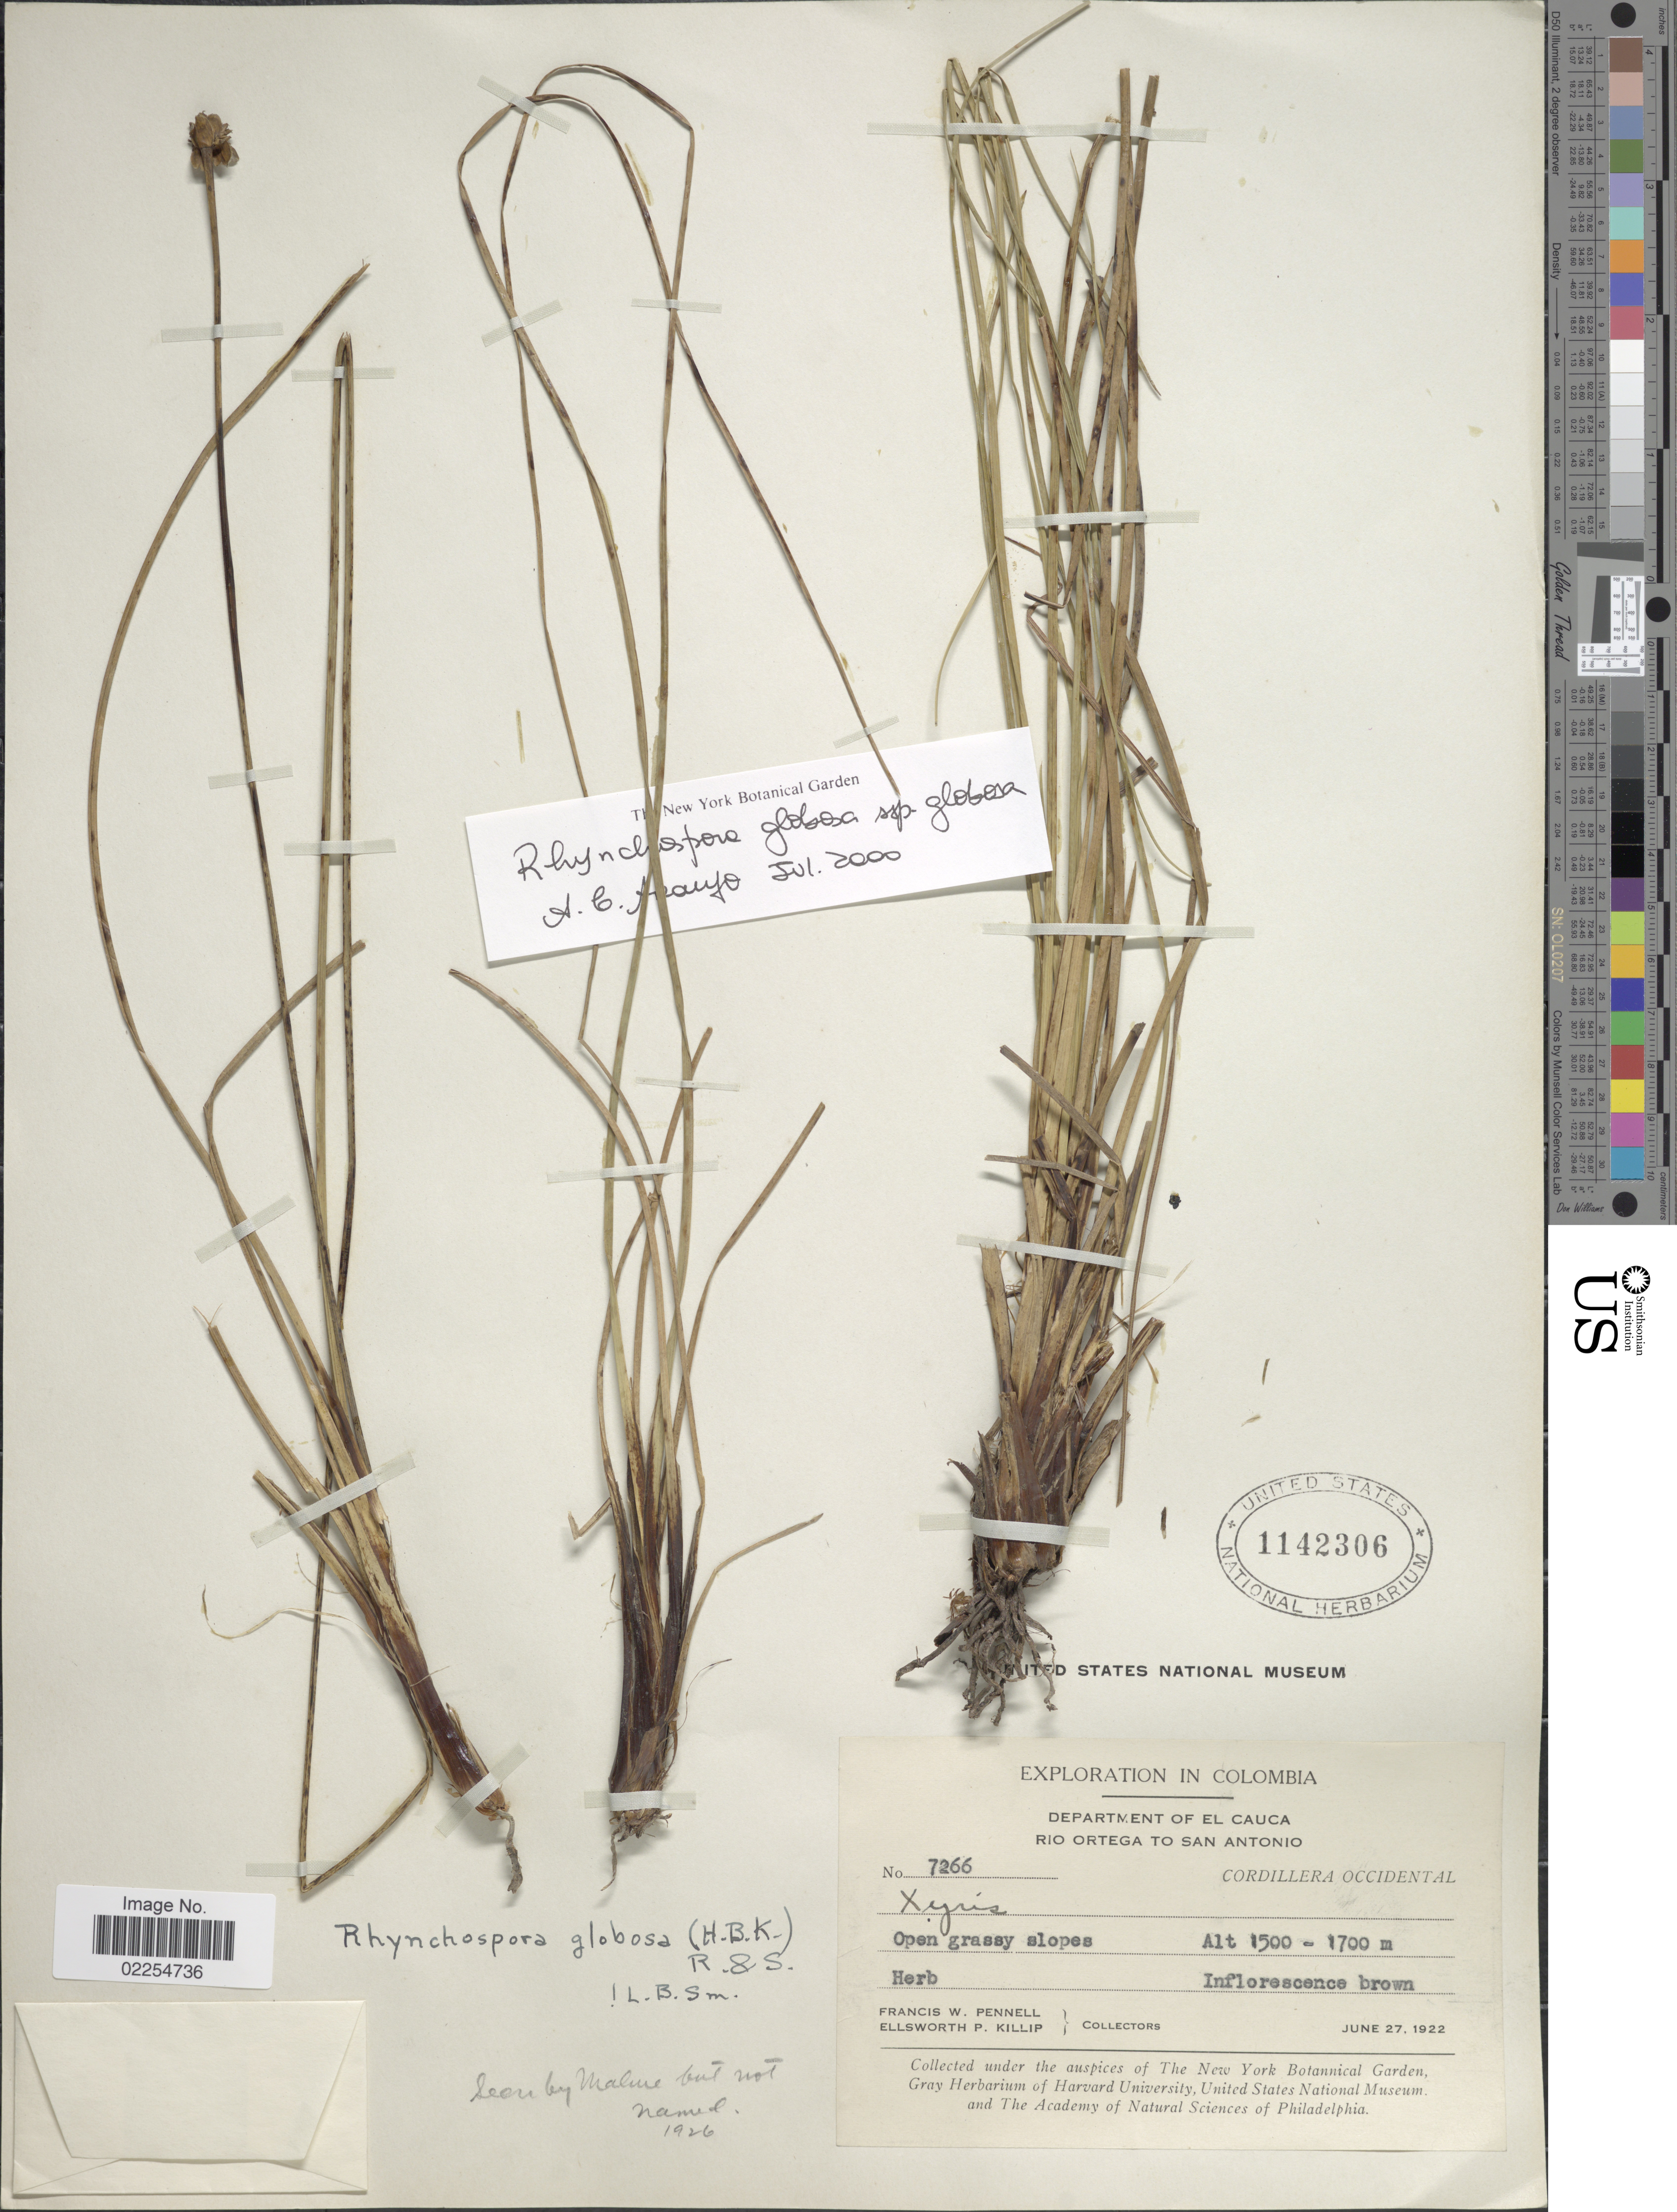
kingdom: Plantae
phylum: Tracheophyta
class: Liliopsida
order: Poales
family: Cyperaceae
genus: Rhynchospora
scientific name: Rhynchospora globosa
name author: (Kunth) Roem. & Schult.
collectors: F. W. Pennell & E. P. Killip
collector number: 7266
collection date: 1922-06-27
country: Colombia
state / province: Cauca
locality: Rio Ortega to San Antonio, Cordillera Occidental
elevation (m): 1500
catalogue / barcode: US 1142306